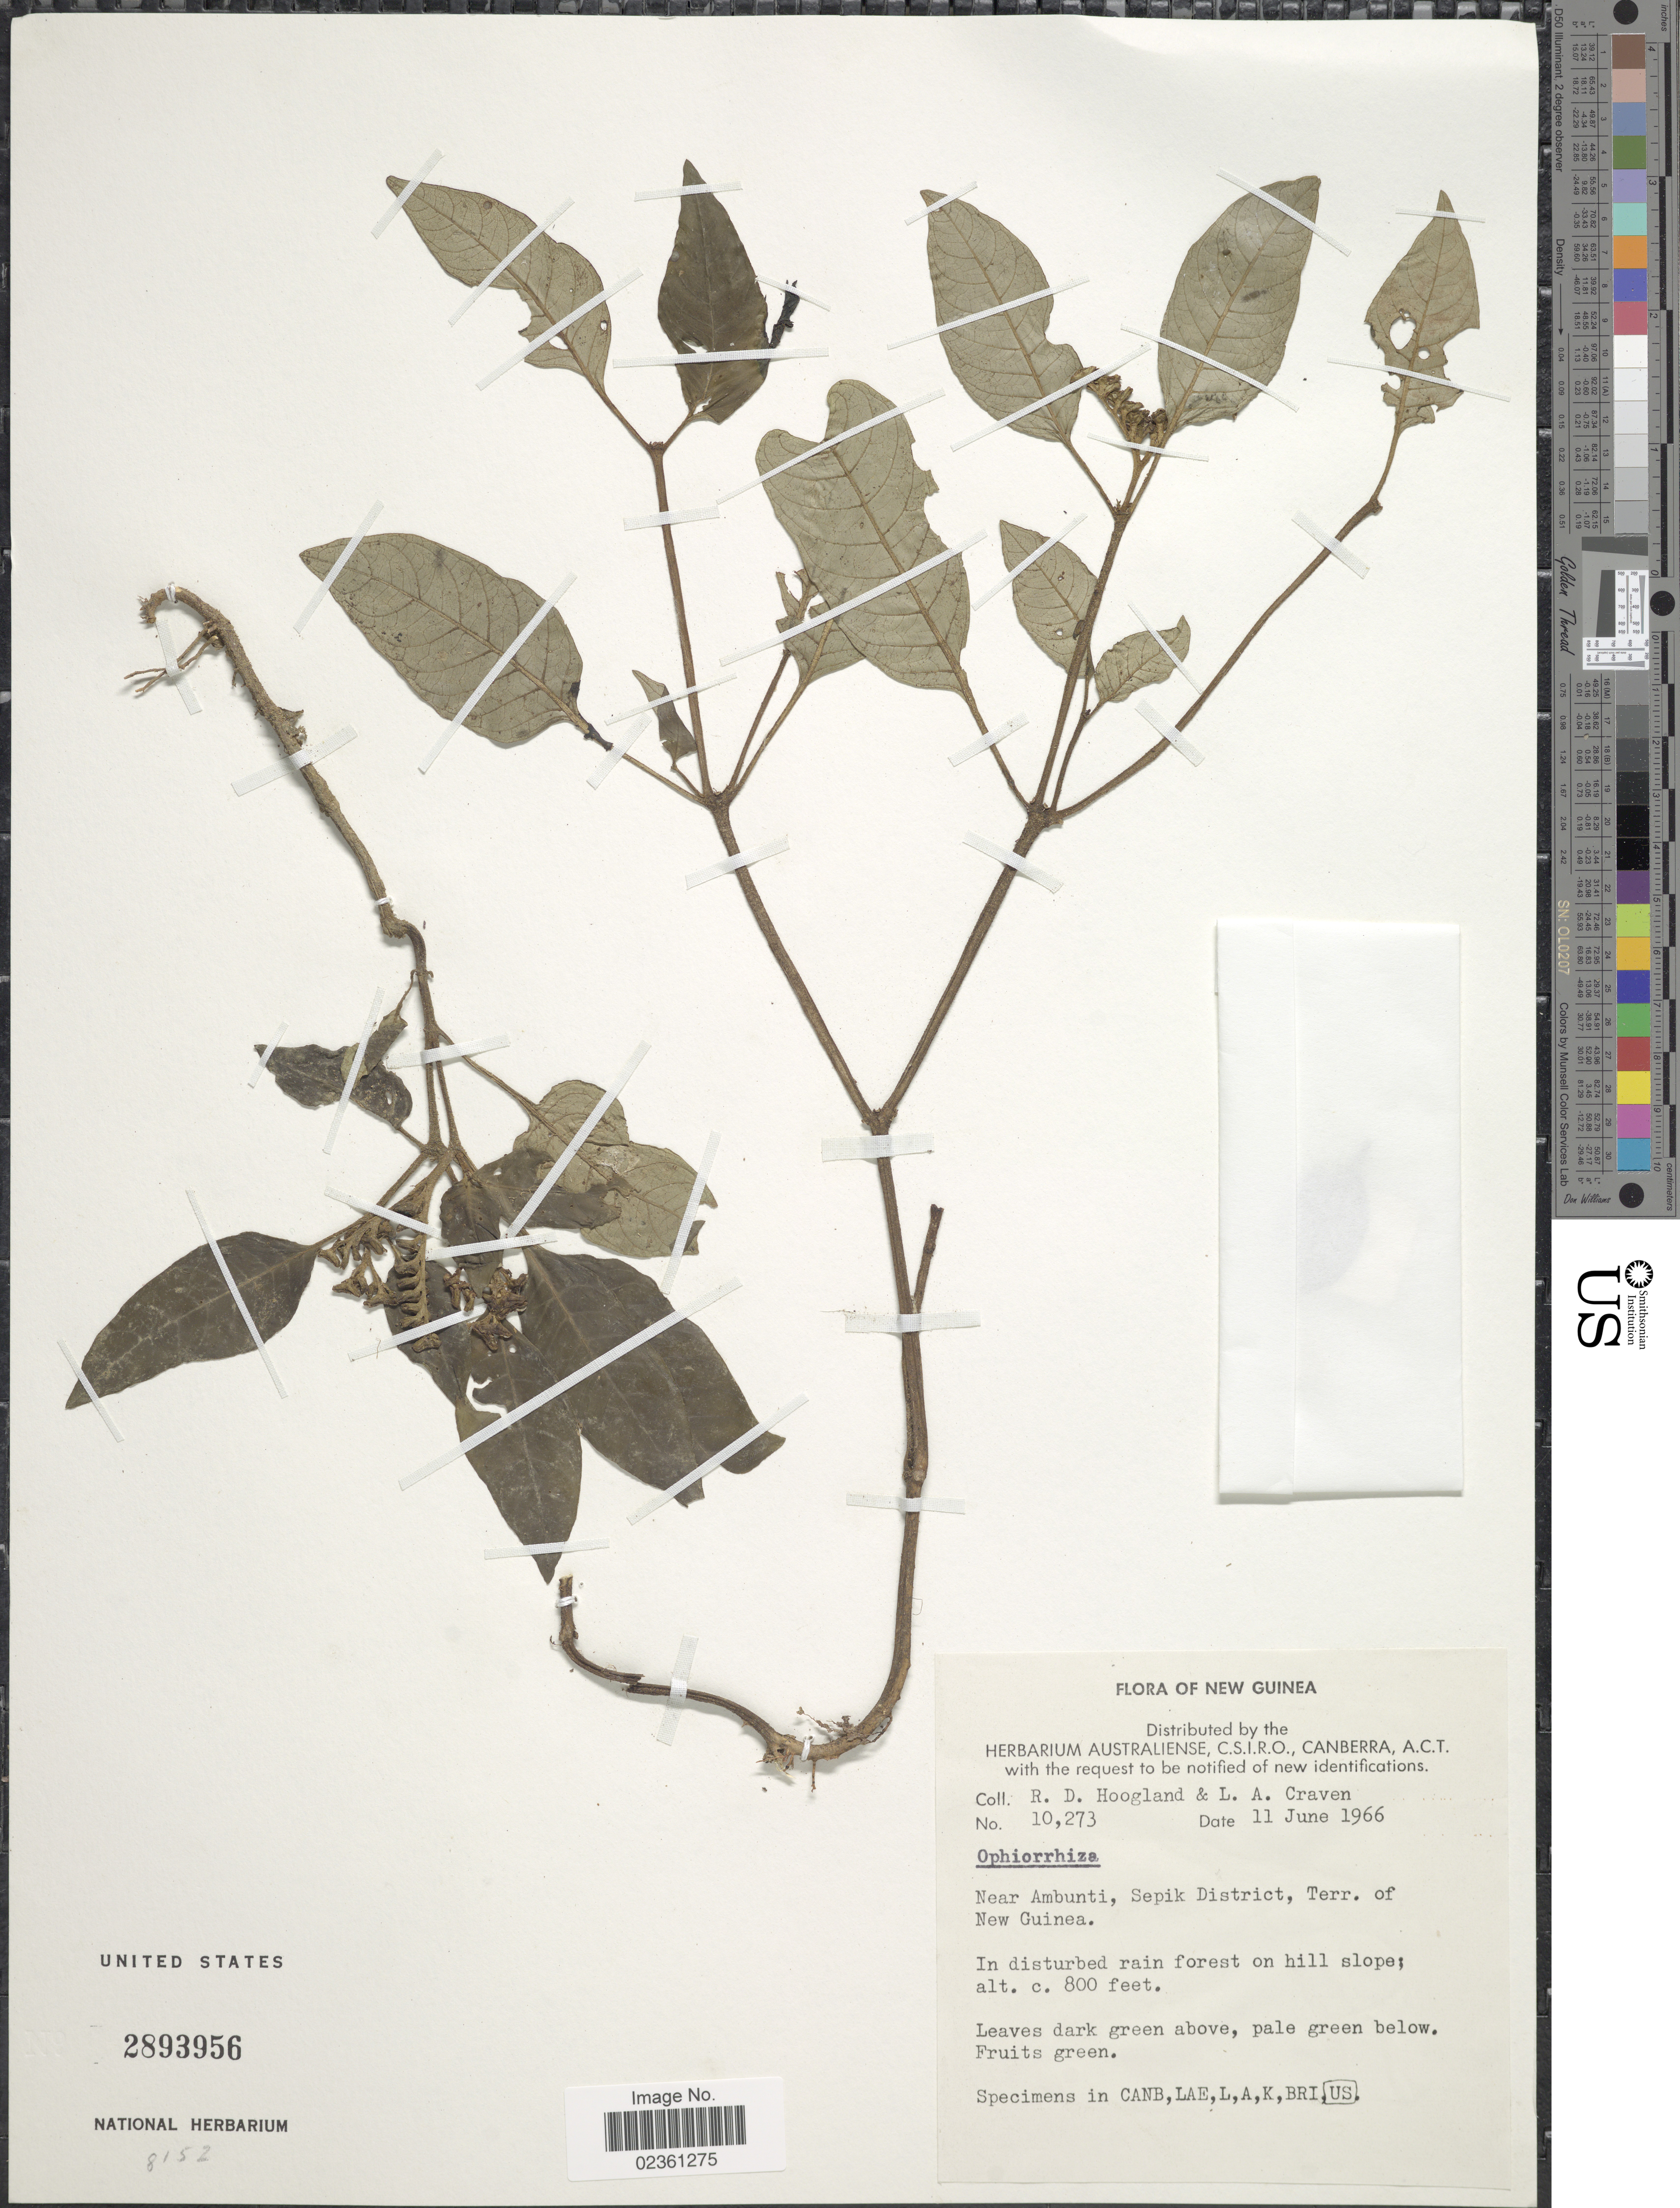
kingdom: Plantae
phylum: Tracheophyta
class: Magnoliopsida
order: Gentianales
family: Rubiaceae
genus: Ophiorrhiza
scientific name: Ophiorrhiza sp.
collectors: R. D. Hoogland & L. A. Craven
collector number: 102273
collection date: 1966-06-11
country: Papua New Guinea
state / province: East Sepik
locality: New Guinea, Near Ambunti, Sepik District, Terr. of New Guinea, In disturbed rain forest on hill slope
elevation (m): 244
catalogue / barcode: US 2893956